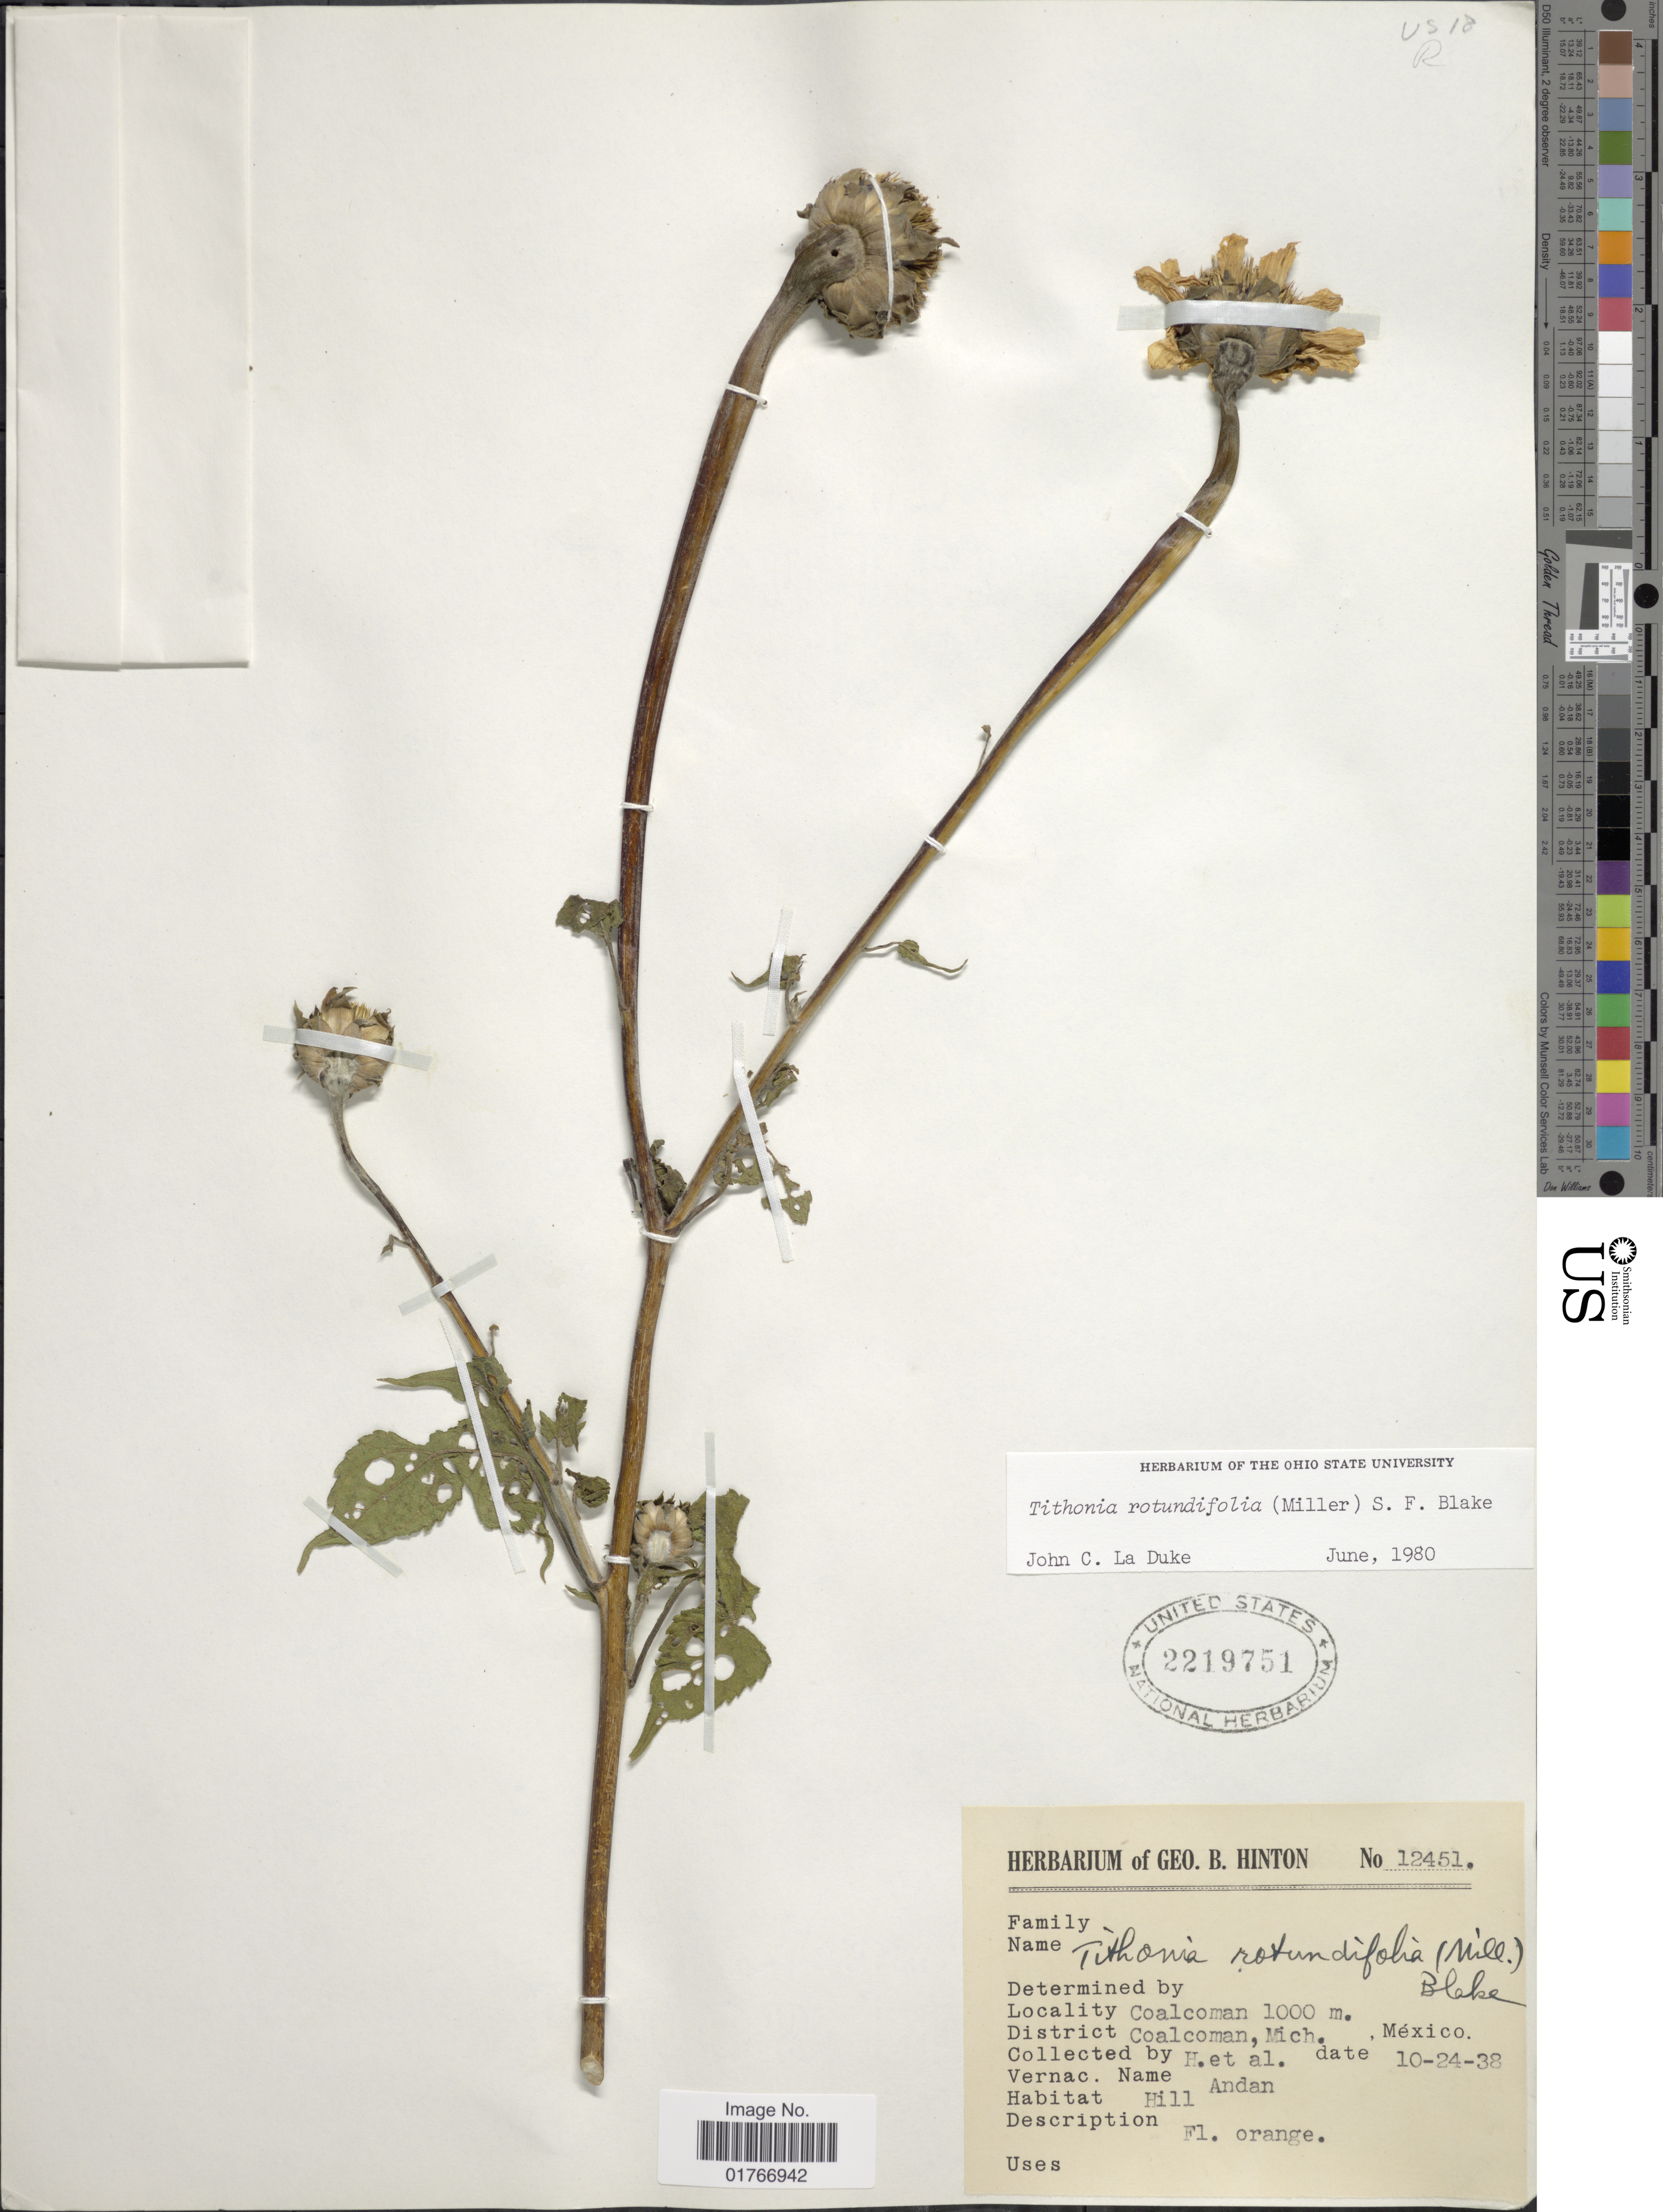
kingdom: Plantae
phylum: Tracheophyta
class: Magnoliopsida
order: Asterales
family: Asteraceae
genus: Tithonia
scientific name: Tithonia rotundifolia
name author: (Mill.) S.F. Blake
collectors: G. B. Hinton & et al.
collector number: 12451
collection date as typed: Transcribed d/m/y: 24/10/38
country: Mexico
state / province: Michoacán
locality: Coalcoman, District Coalcoman, Mich.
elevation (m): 1000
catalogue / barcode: US 2219751